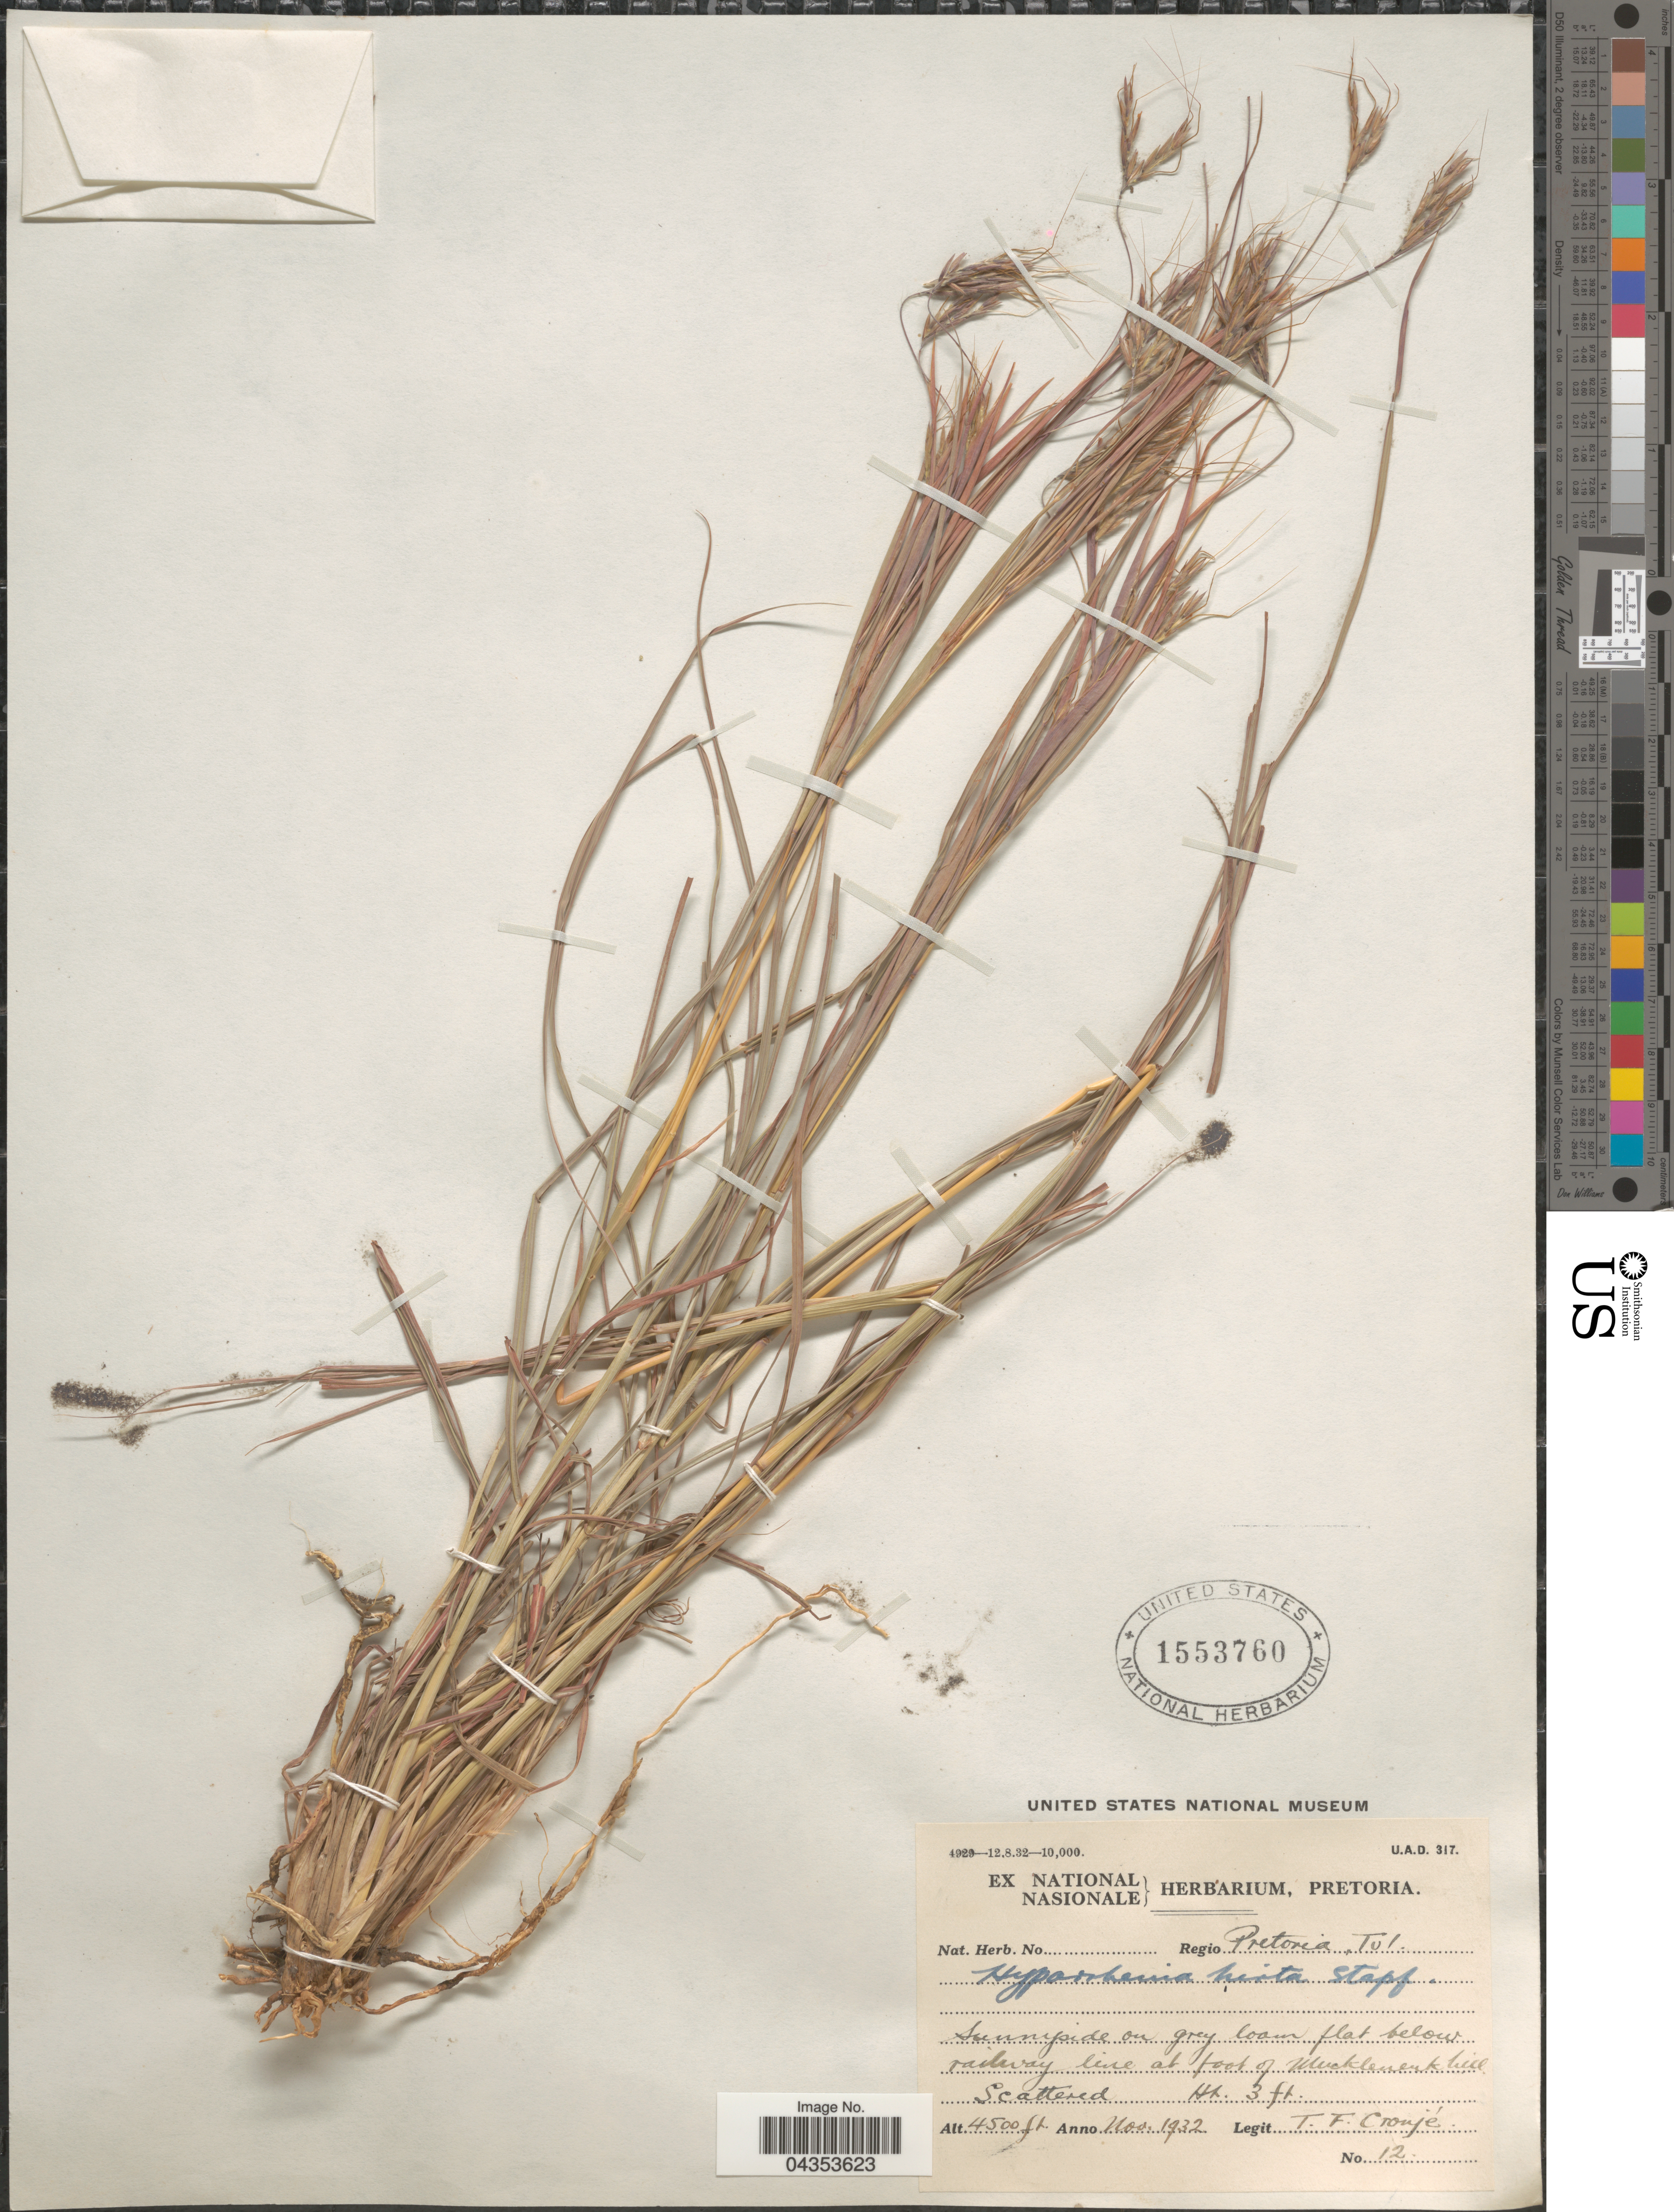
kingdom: Plantae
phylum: Tracheophyta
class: Liliopsida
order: Poales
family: Poaceae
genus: Hyparrhenia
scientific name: Hyparrhenia hirta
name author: (L.) Stapf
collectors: T. Cronje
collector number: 12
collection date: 1932-11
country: South Africa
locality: Regio Pretoria, Tvl. Sunnyside on grey loam flat below railway line at foot of Muckleneuk hill.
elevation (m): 1372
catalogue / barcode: US 1553760